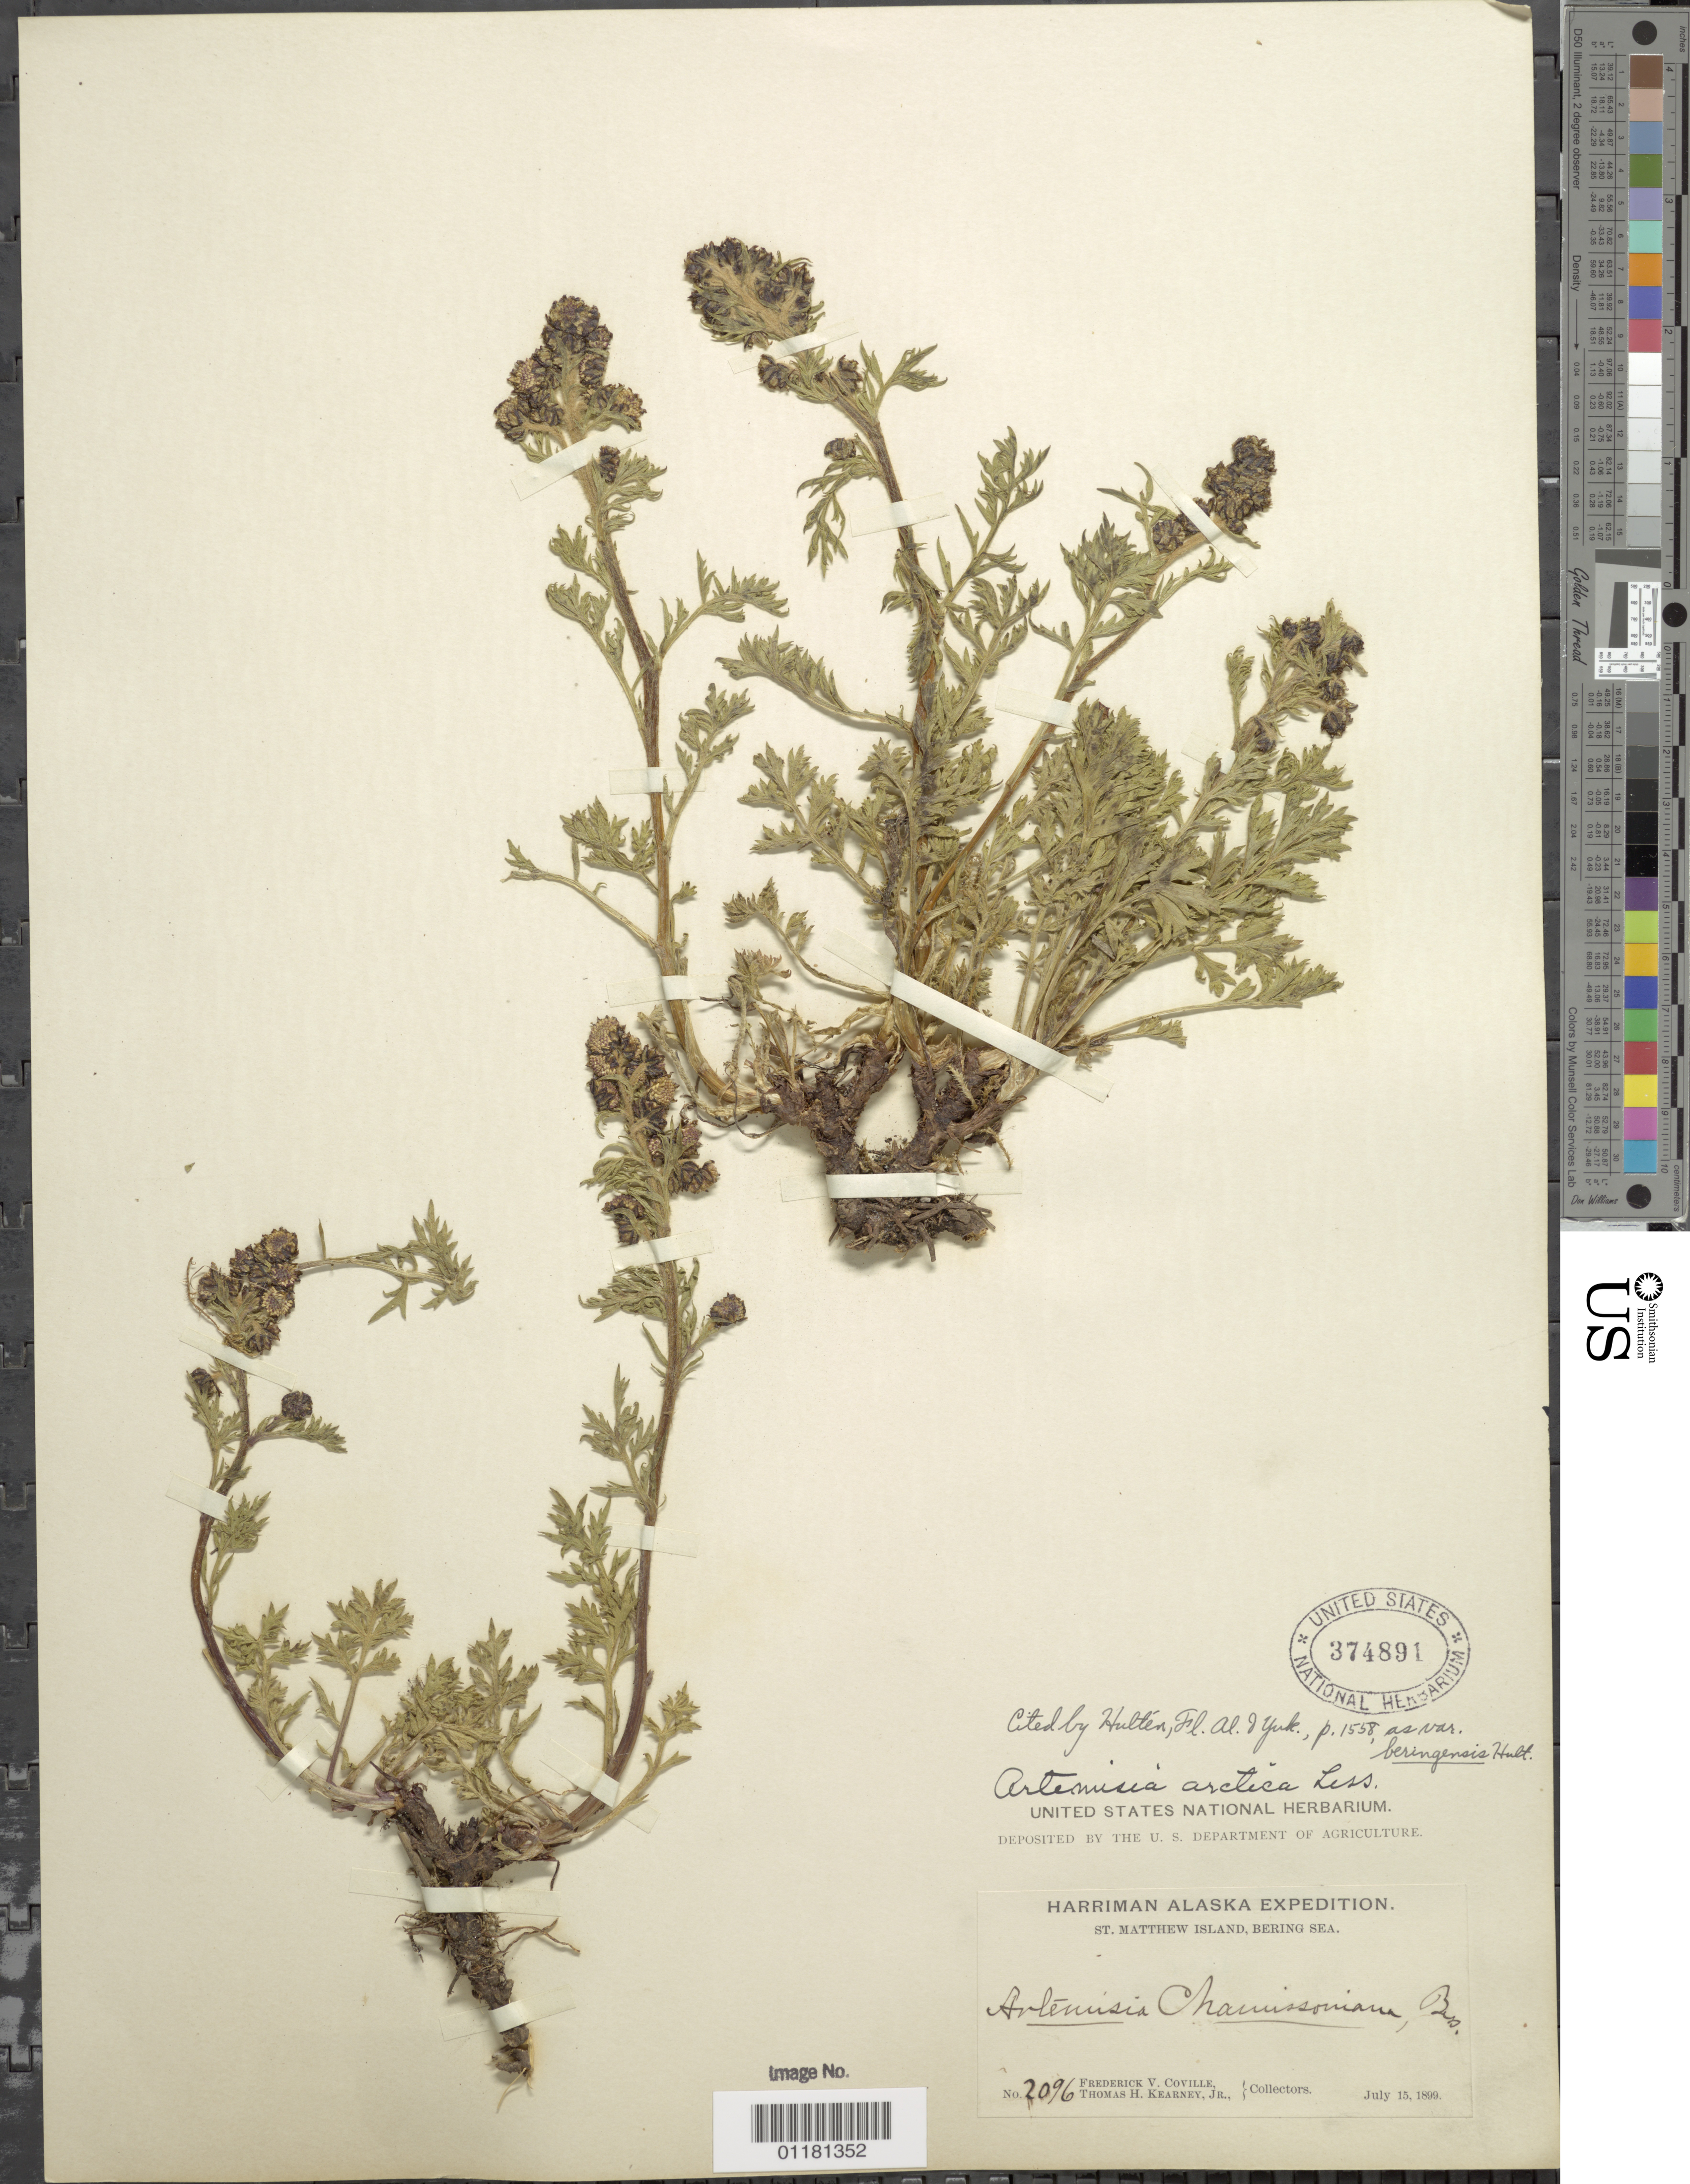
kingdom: Plantae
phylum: Tracheophyta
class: Magnoliopsida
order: Asterales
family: Asteraceae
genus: Artemisia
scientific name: Artemisia arctica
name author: Less.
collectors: F. V. Coville & T. H. Kearney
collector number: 2096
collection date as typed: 15 Jul 1899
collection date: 1899-07-15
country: United States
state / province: Alaska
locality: St. Matthew Island, Bering Sea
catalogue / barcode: US 374891